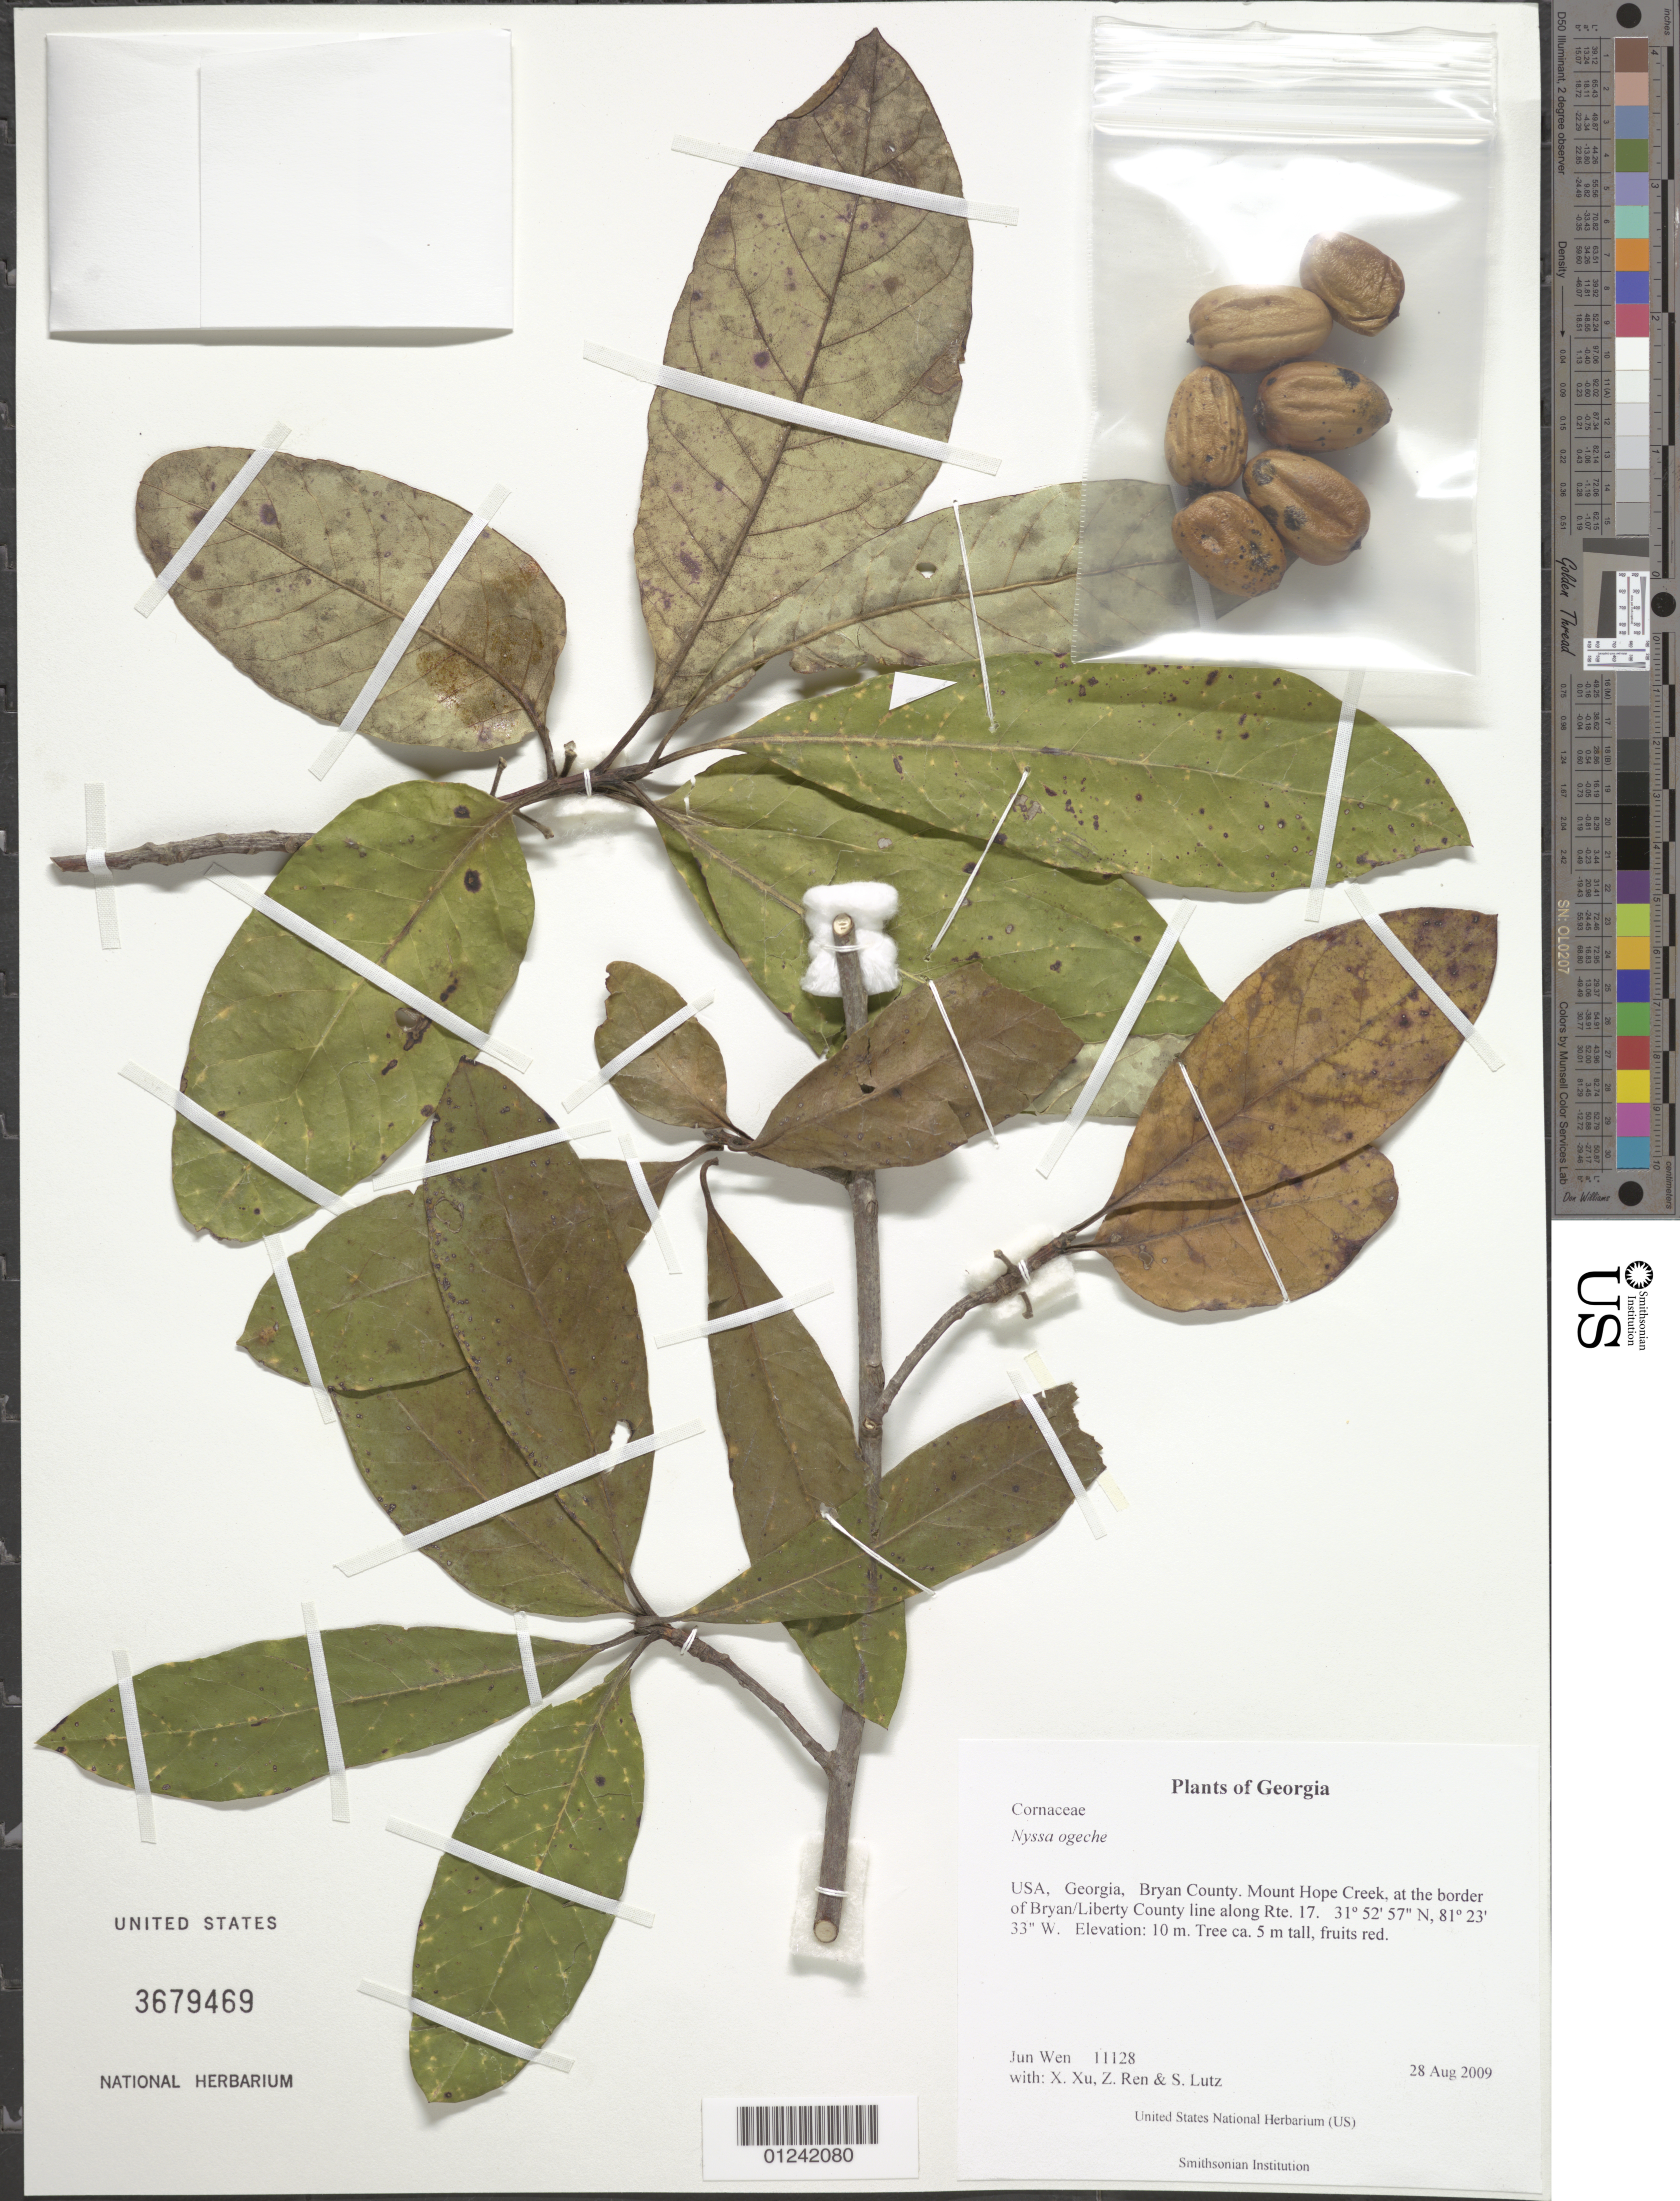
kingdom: Plantae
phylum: Tracheophyta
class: Magnoliopsida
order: Cornales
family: Nyssaceae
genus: Nyssa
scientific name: Nyssa ogeche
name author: W. Bartram ex Marshall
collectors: J. Wen, X. Xu, Z. Ren & S. Lutz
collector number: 11128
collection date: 2009-08-28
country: United States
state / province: Georgia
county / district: Bryan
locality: Mount Hope Creek, at the border of Bryan/Liberty County line along Rte. 17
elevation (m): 10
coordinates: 31 52 57.4 N, 81 23 32.6 W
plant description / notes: Fruit temporarily sampled for micro-CT scanning.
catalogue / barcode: US 3679469